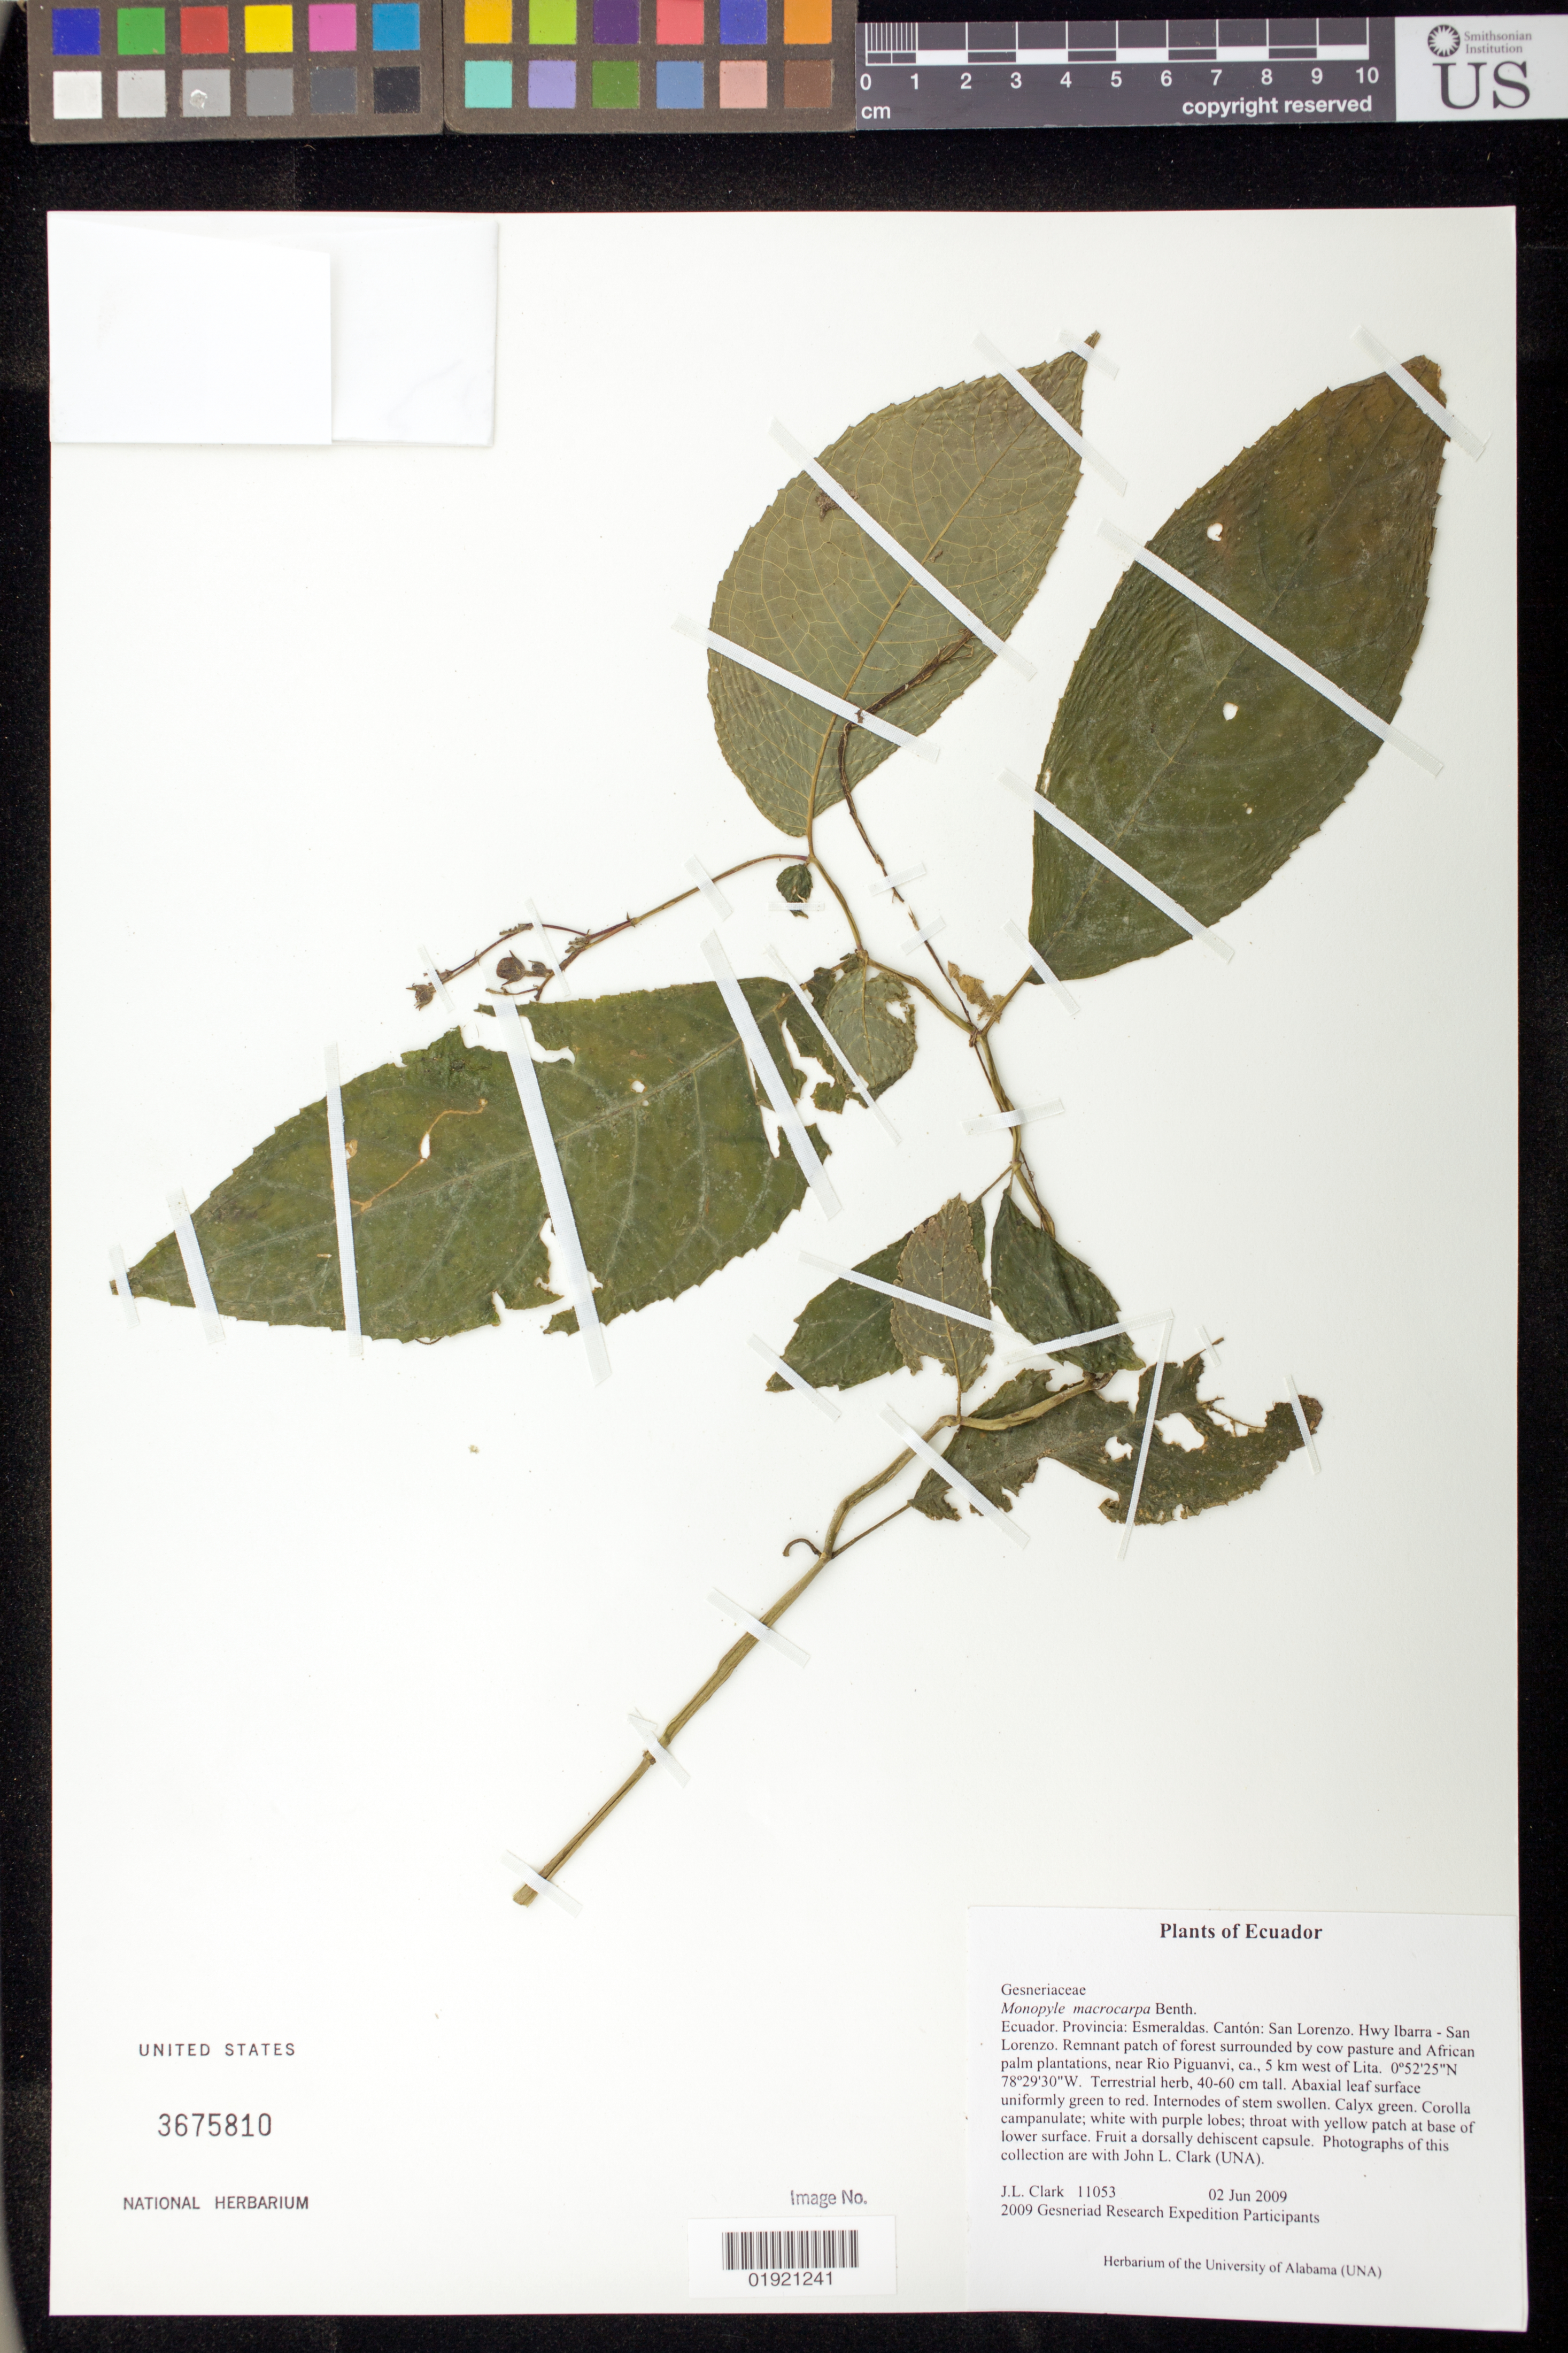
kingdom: Plantae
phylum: Tracheophyta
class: Magnoliopsida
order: Lamiales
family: Gesneriaceae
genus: Monopyle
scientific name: Monopyle chocoensis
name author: Keene & J.L. Clark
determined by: Clark, J. L., (SEL), The Marie Selby Botanical Garden (UNITED STATES)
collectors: J. L. Clark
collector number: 11053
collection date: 2009-06-02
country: Ecuador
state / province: Esmeraldas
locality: Canton: San Lorenzo. Parroquia Alto Tambo. Trail from the community Durango to Rio Tululbi via trail north of highway San Lorenzo-Ibarra. Forest managed by Fundacion Sirua.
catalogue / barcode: US 3675810